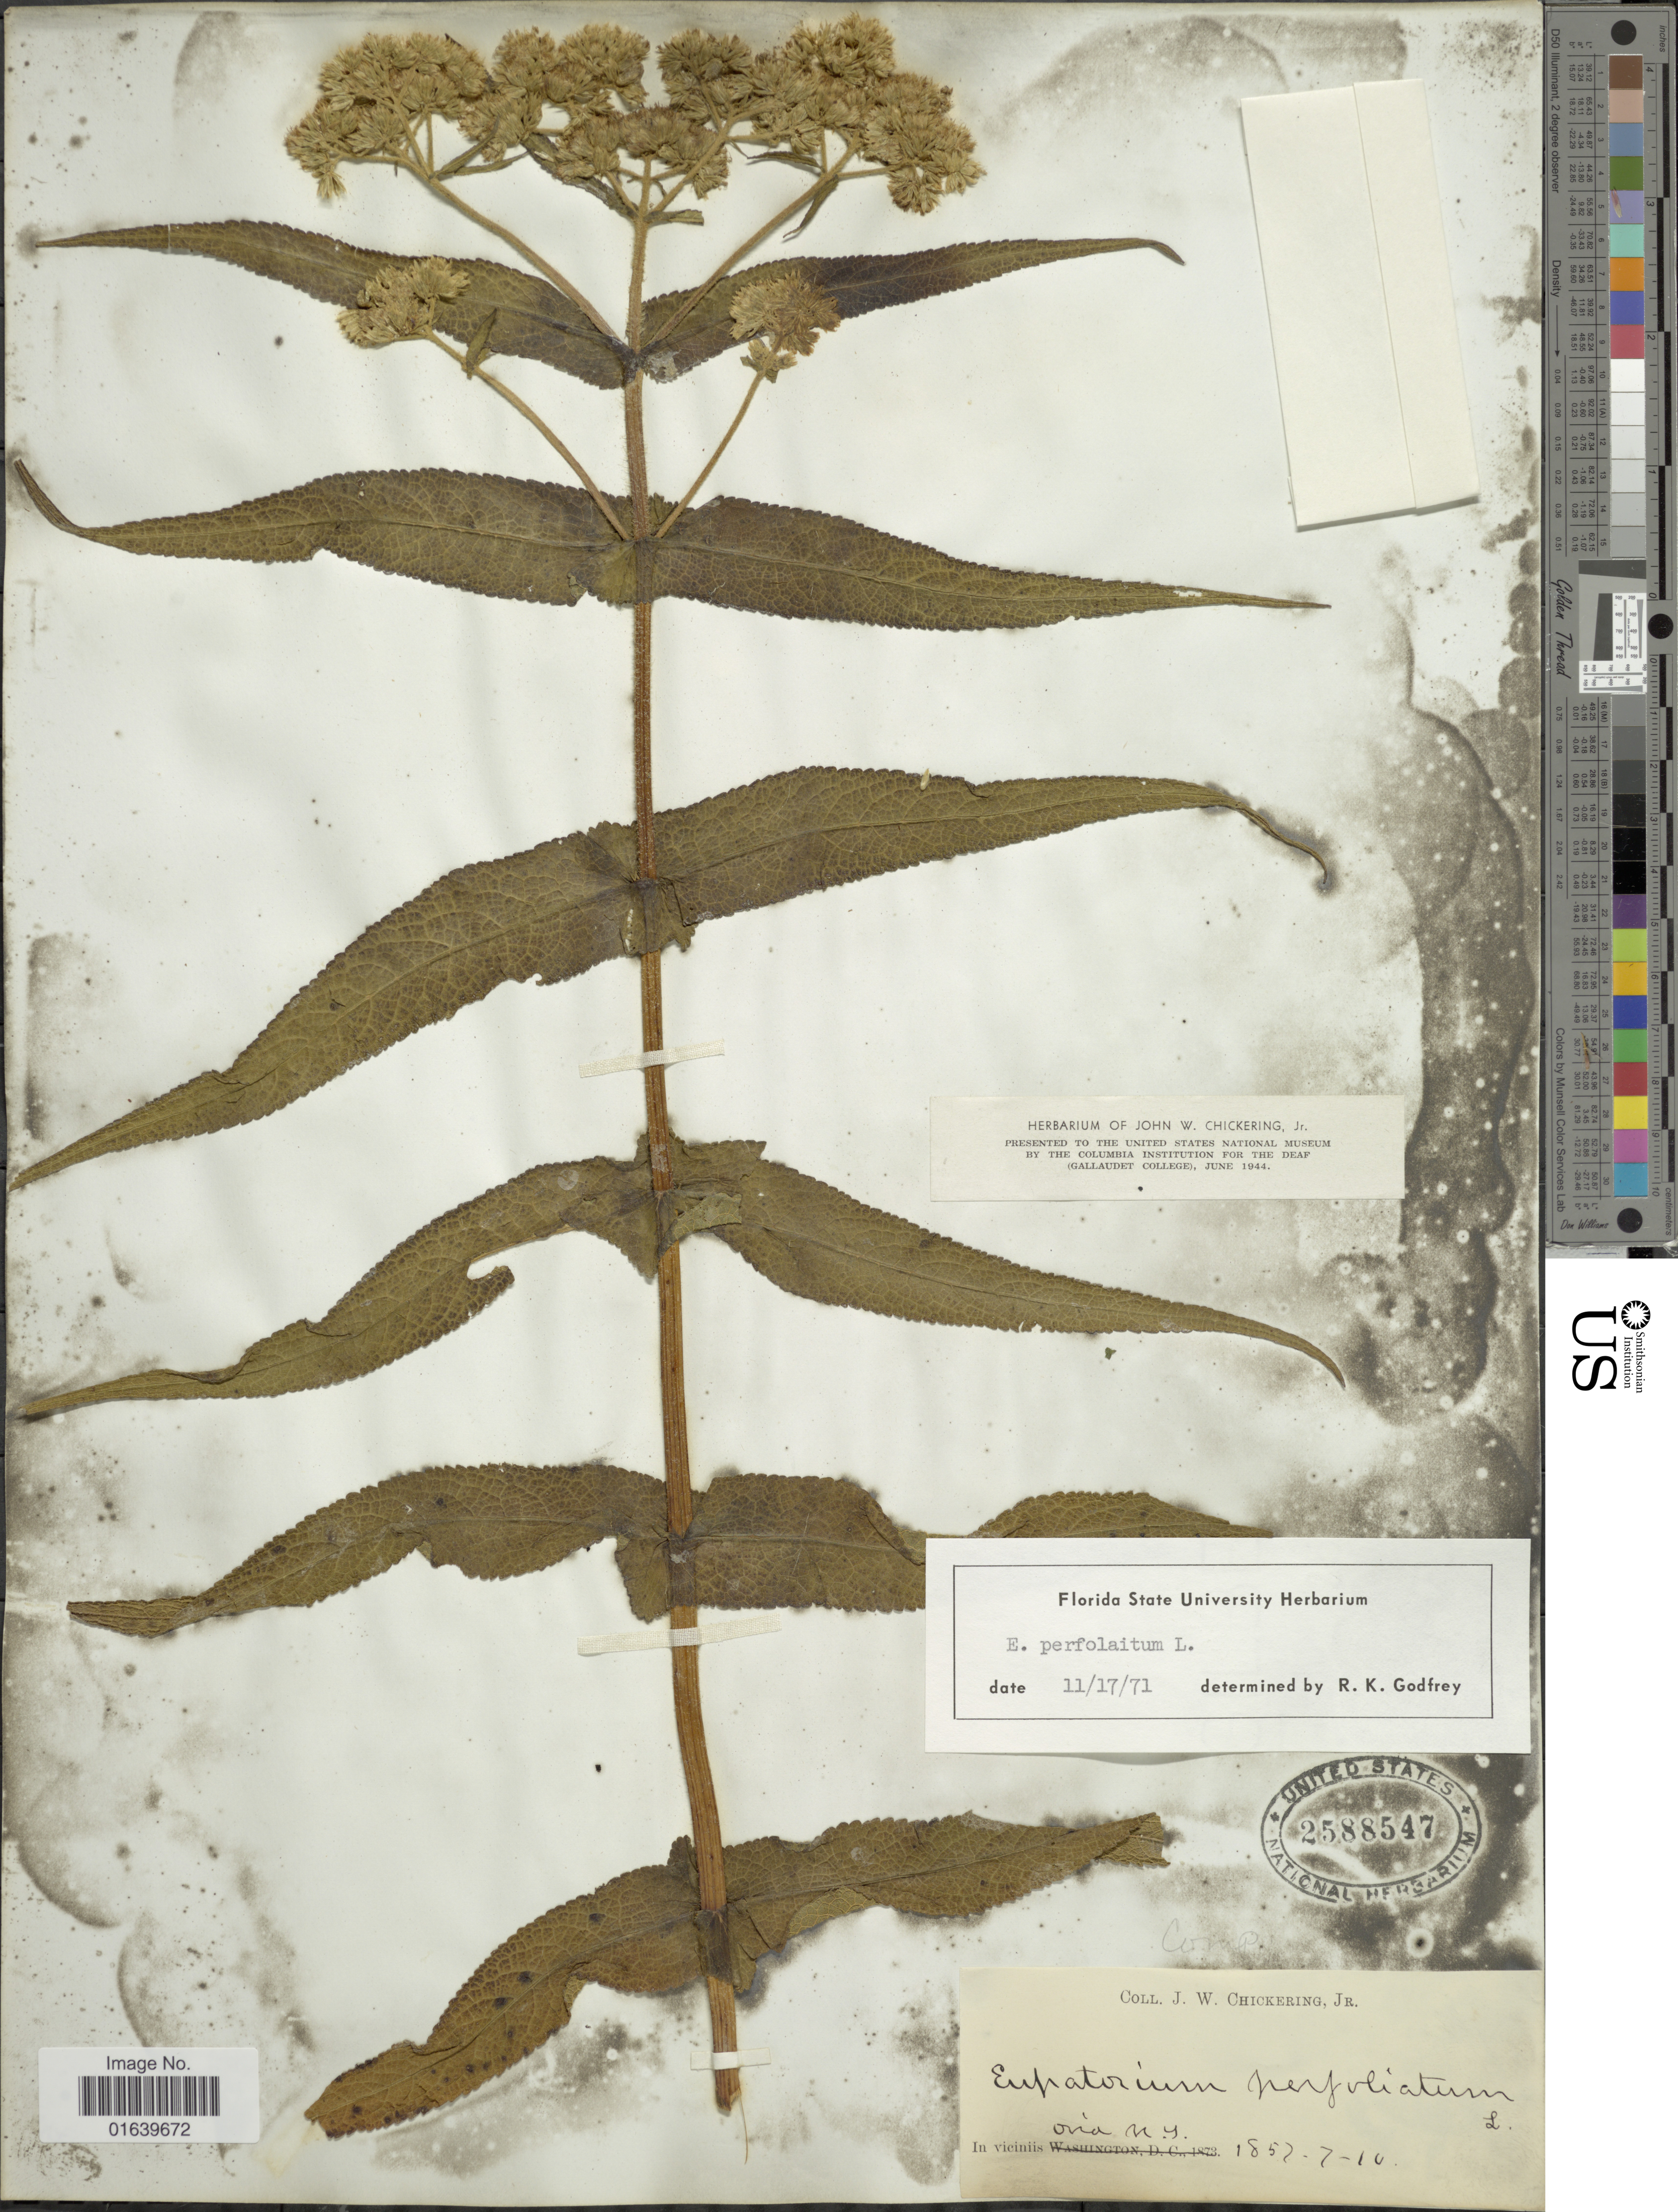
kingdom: Plantae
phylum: Tracheophyta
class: Magnoliopsida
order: Asterales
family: Asteraceae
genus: Eupatorium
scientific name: Eupatorium perfoliatum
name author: L.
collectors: J. W. Chickering Jr.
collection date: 1857-07-10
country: United States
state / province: New York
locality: In vicinity Ovid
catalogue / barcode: US 2588547